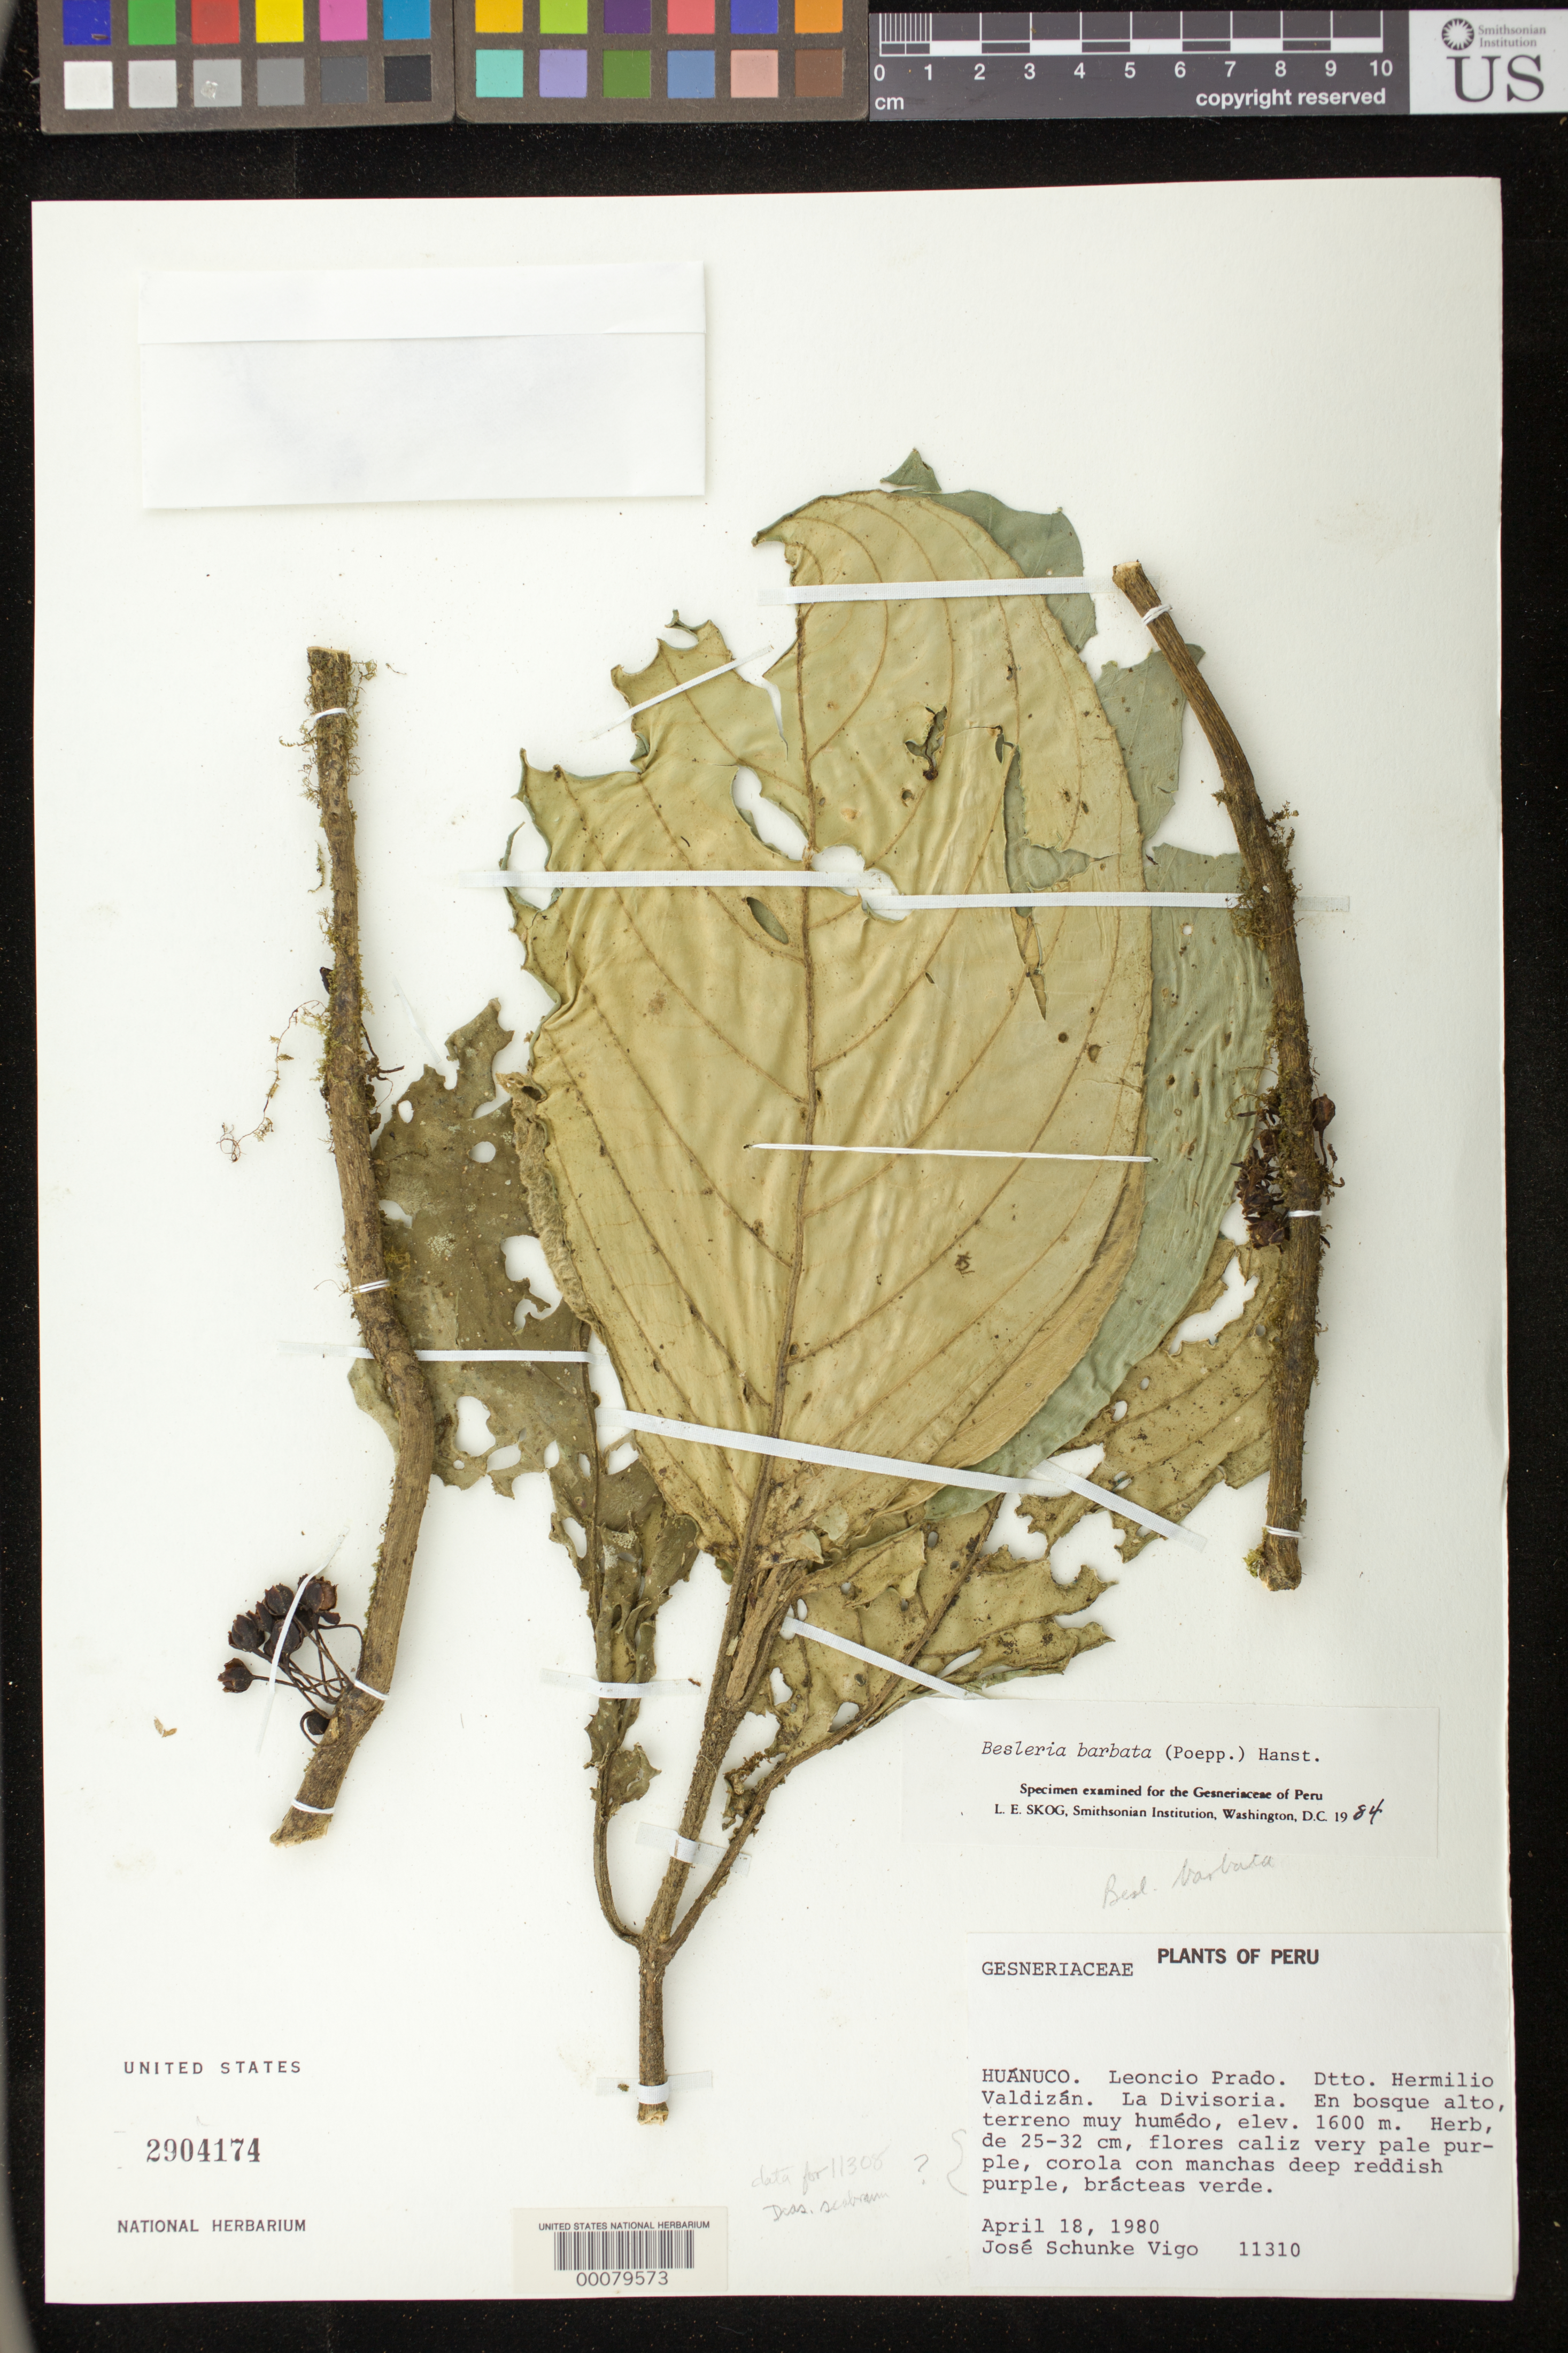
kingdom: Plantae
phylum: Tracheophyta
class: Magnoliopsida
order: Lamiales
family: Gesneriaceae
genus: Besleria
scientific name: Besleria barbata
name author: (Poepp.) Hanst.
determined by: Skog, Laurence E.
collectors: J. Schunke Vigo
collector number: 11310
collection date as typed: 18 Apr 1980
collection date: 1980-04-18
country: Peru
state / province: Huánuco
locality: Prov. Leoncio Prado; Dtto. Hermilio Valdizán, La Divisoria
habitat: En bosque alto, terreno muy húmedo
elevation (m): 1600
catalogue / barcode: US 2904174